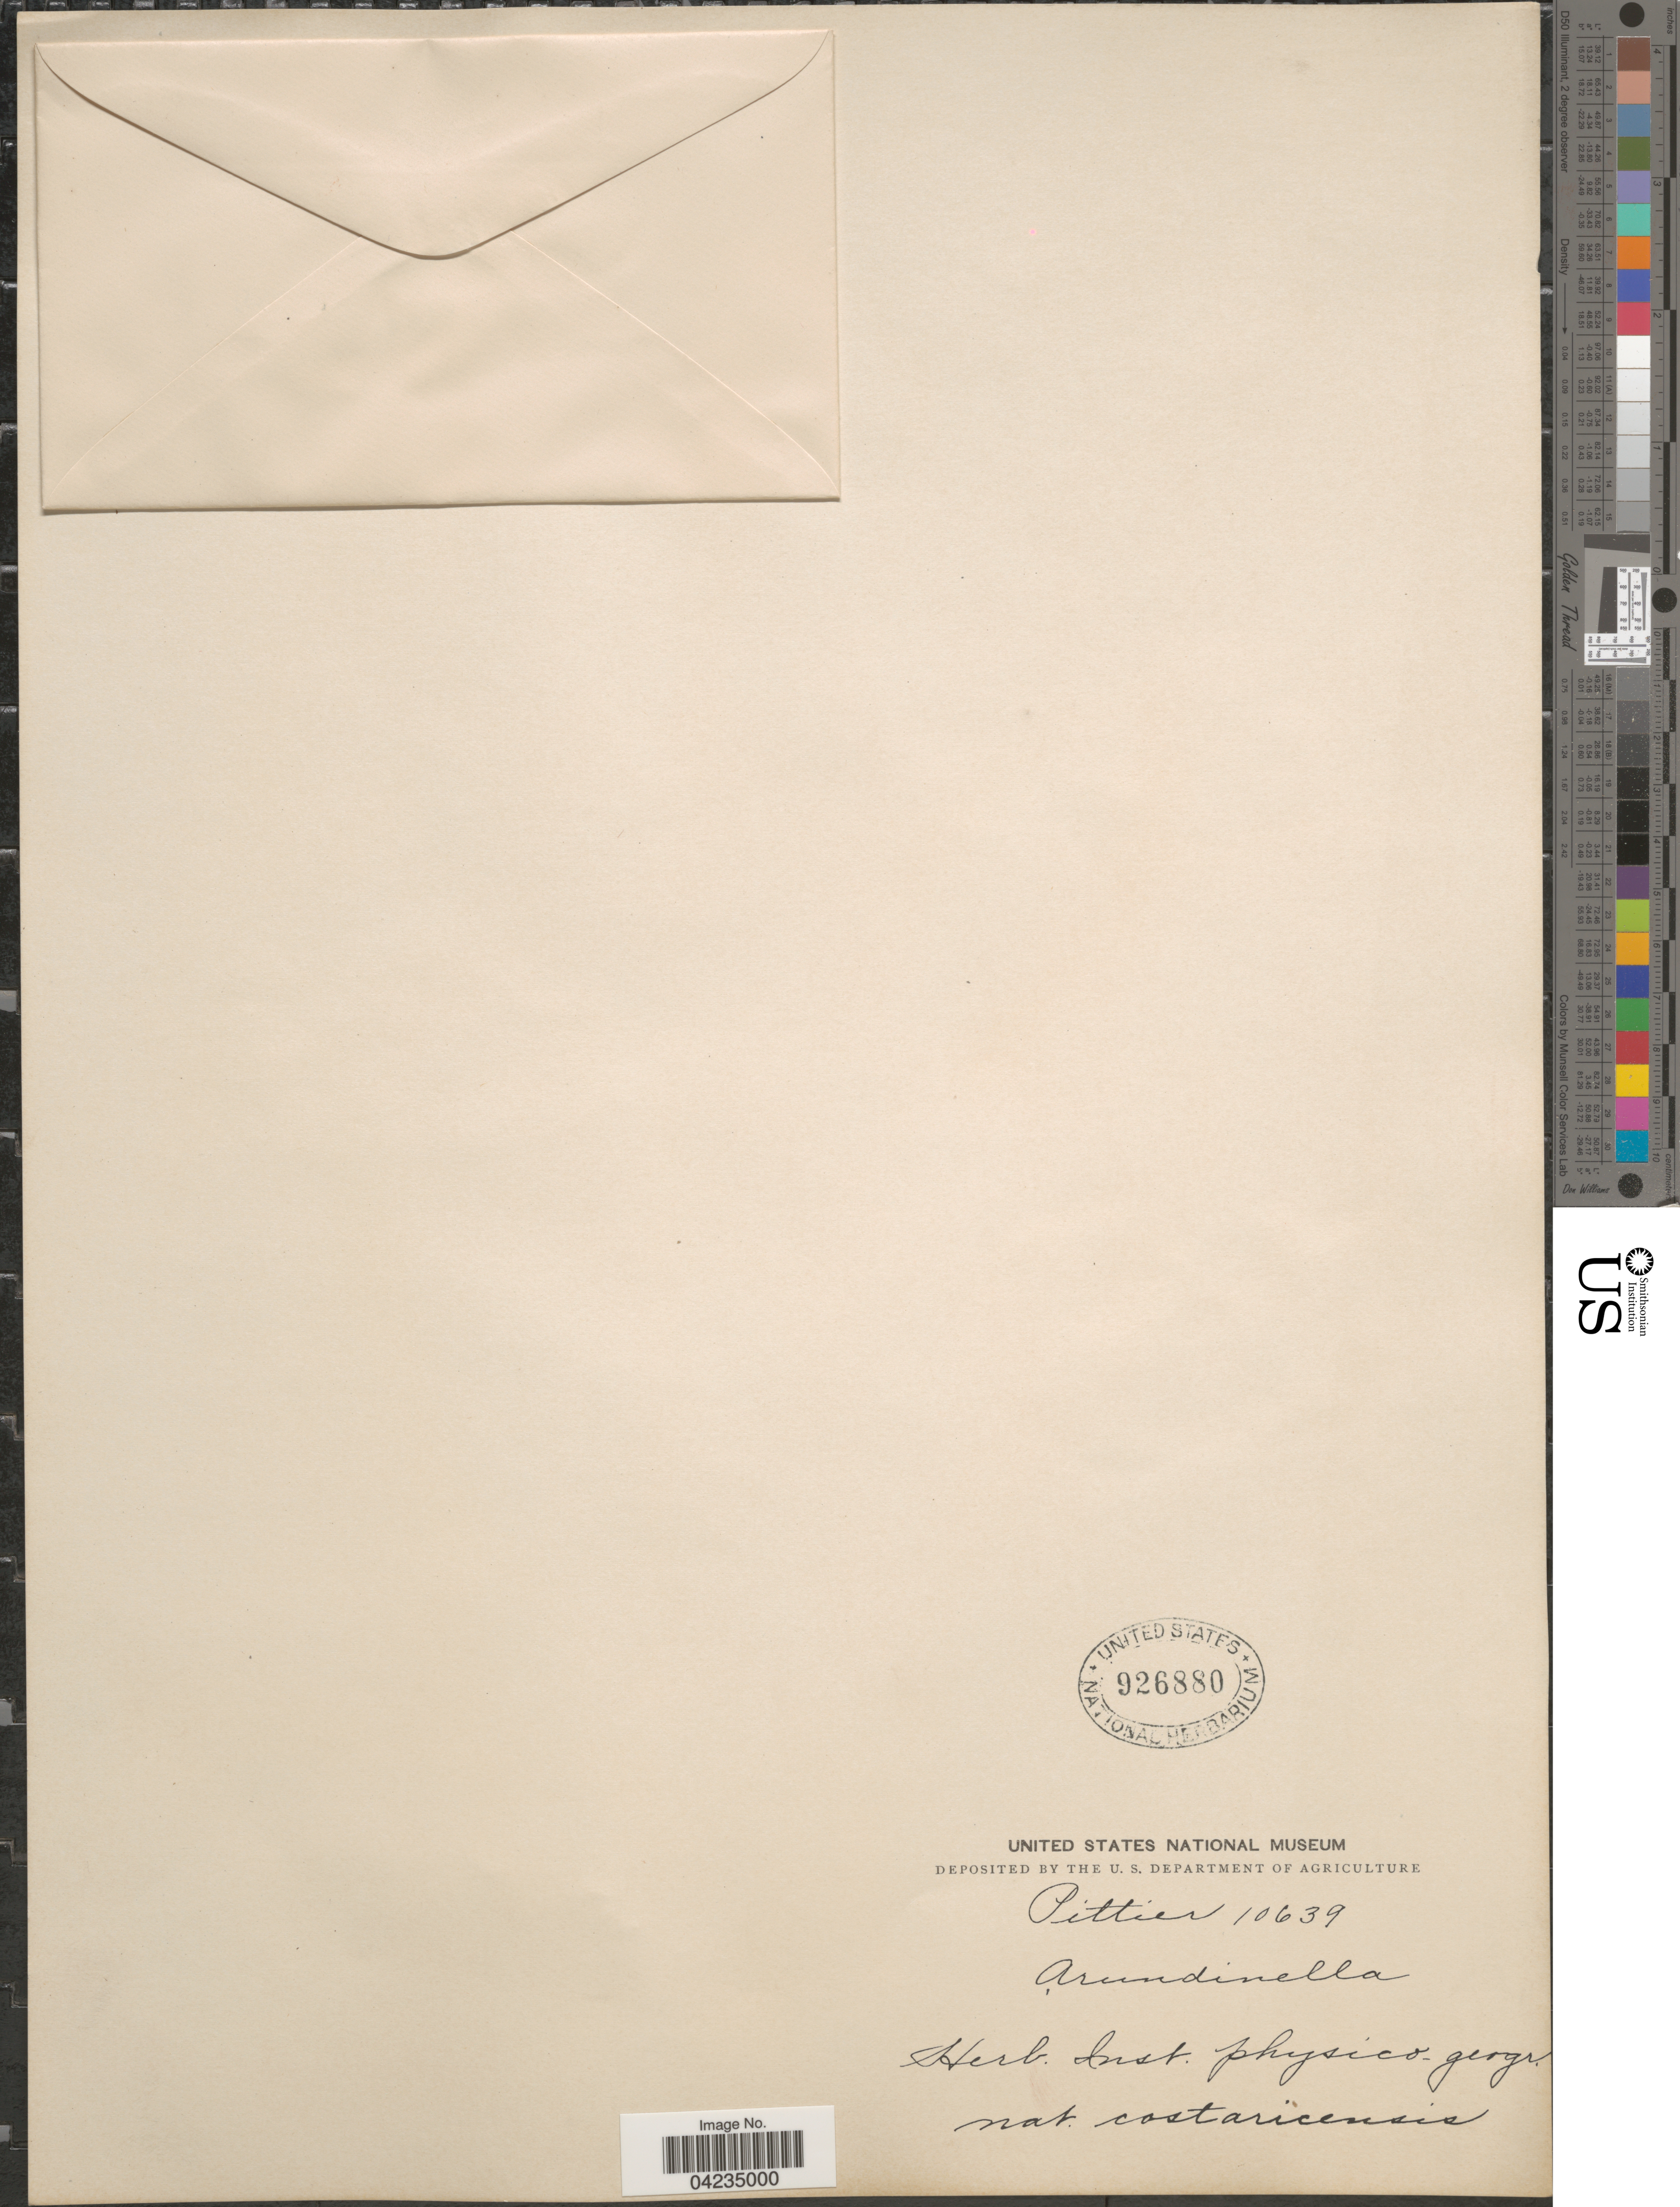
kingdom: Plantae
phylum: Tracheophyta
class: Liliopsida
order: Poales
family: Poaceae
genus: Arundinella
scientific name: Arundinella berteroniana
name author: (Schult.) Hitchc. & Chase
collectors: Pittier, --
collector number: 10639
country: Costa Rica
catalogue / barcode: US 926880